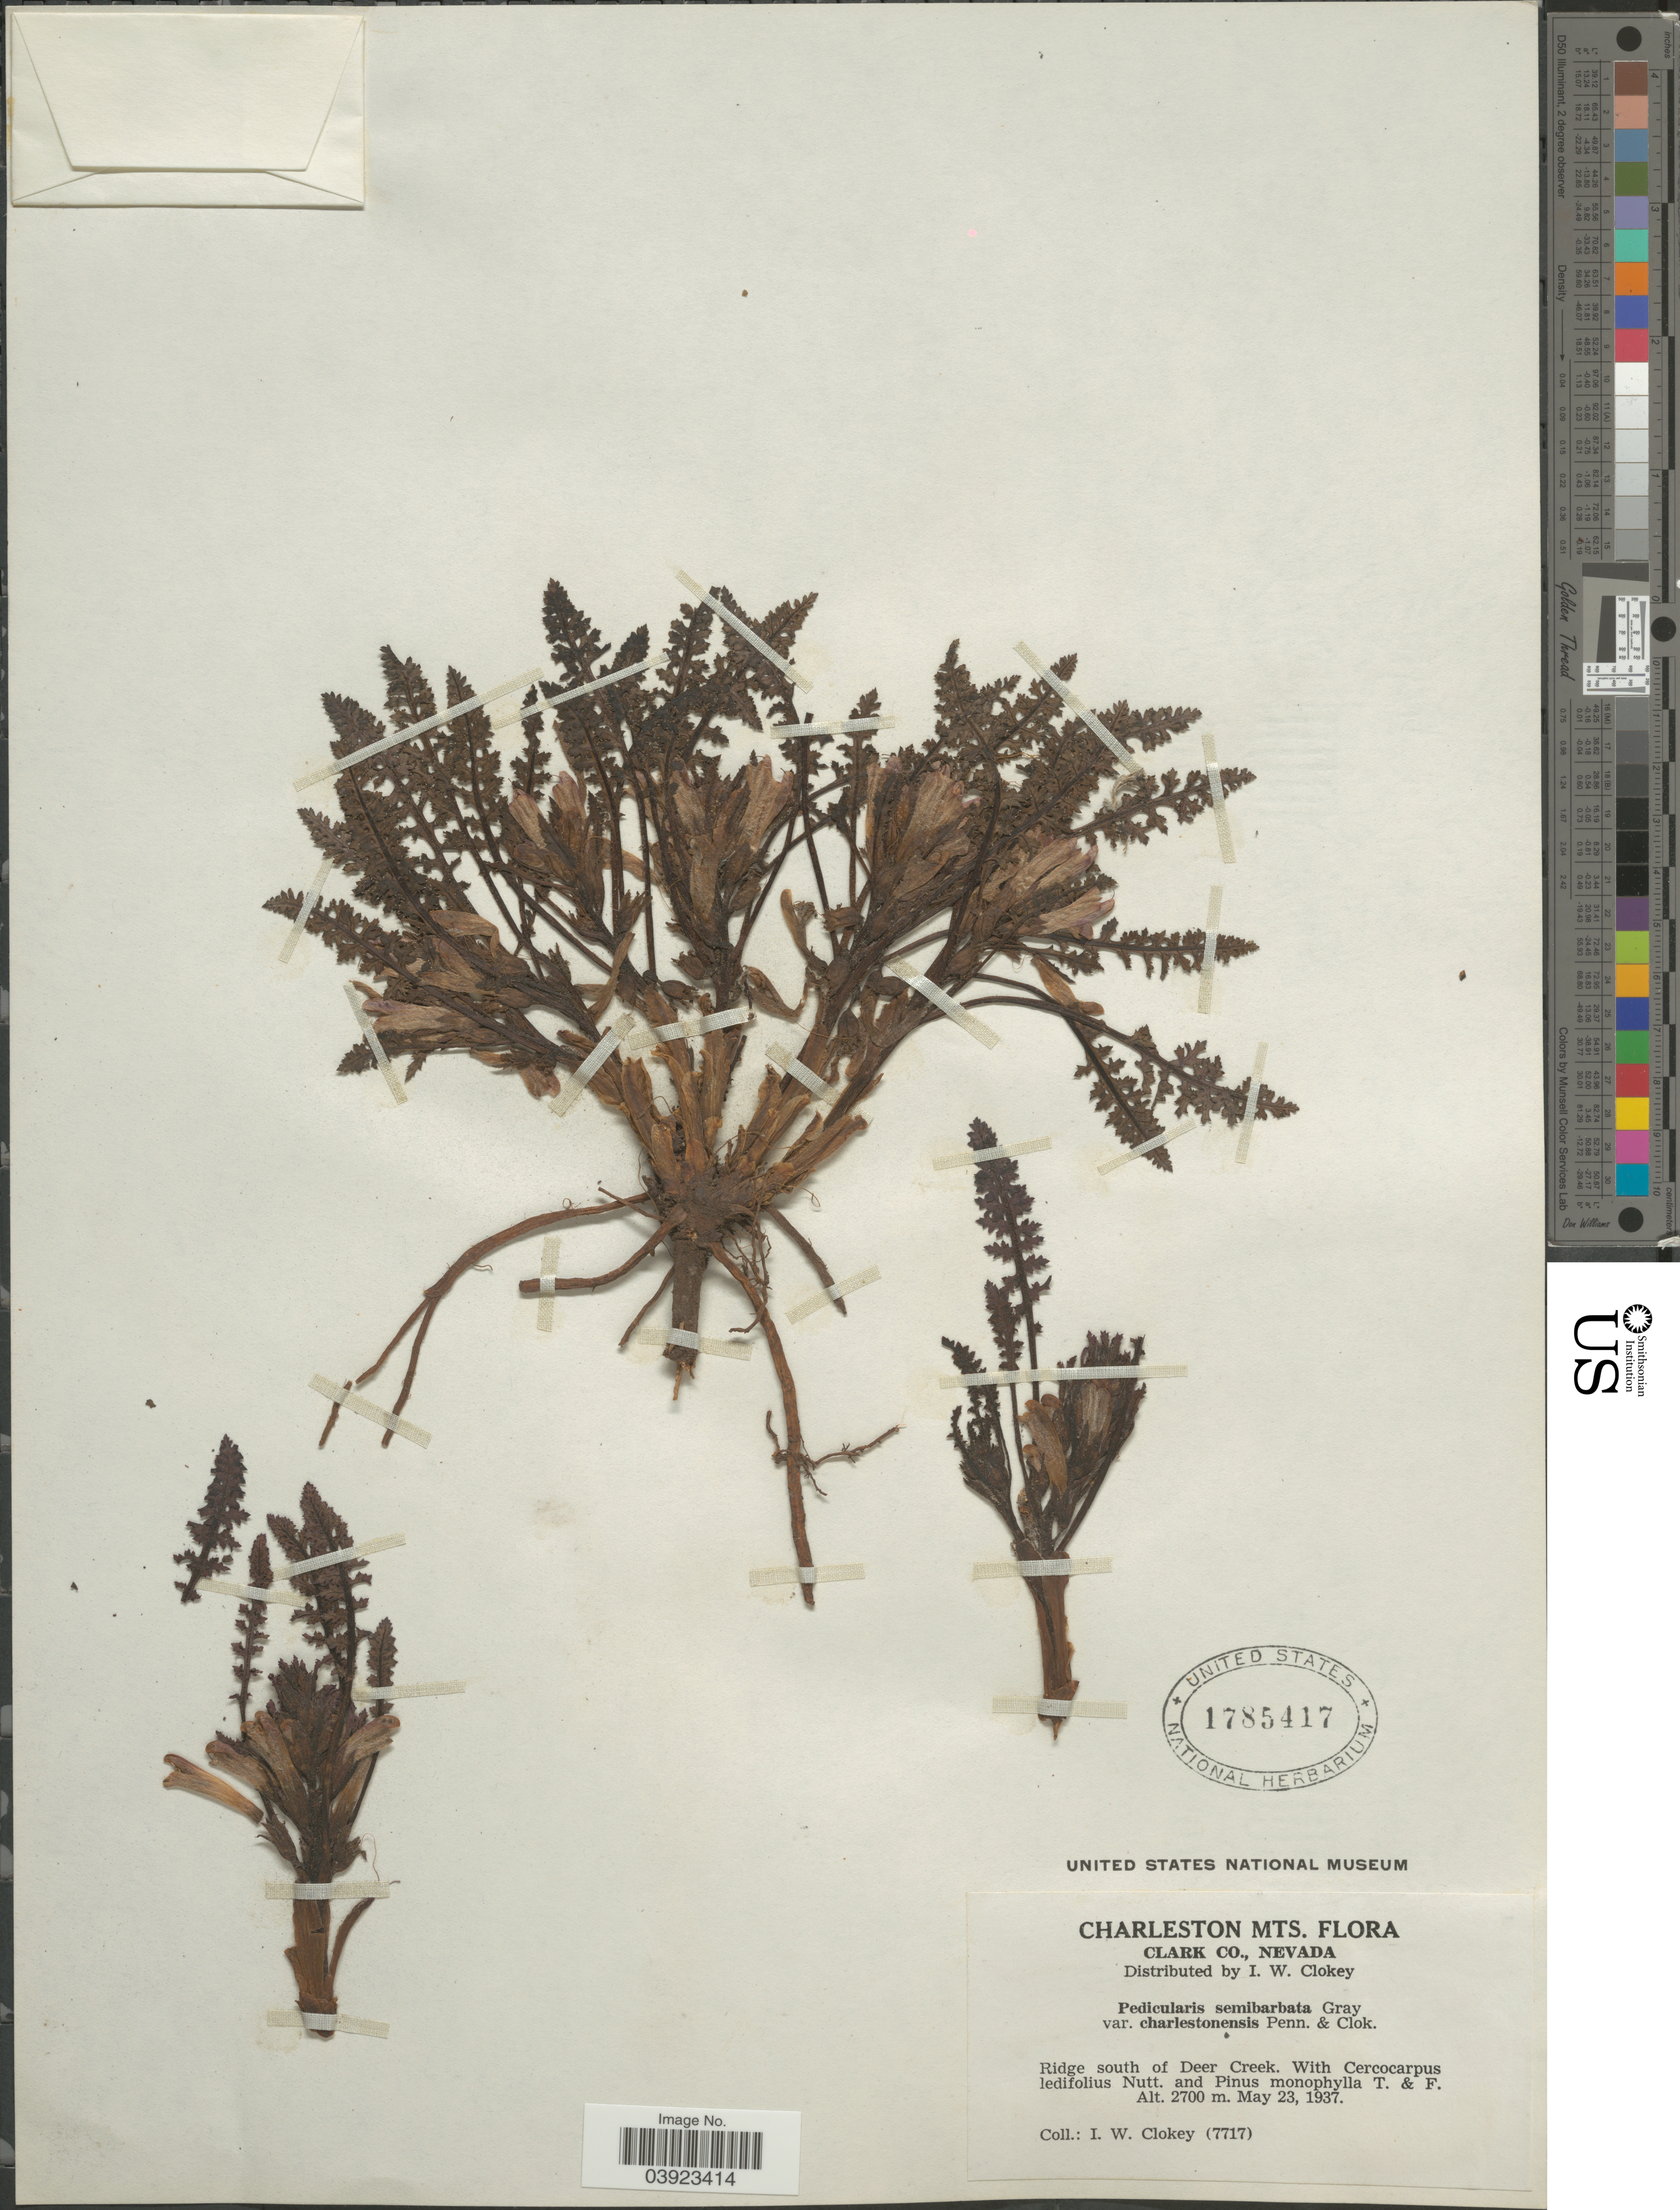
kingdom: Plantae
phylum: Tracheophyta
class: Magnoliopsida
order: Lamiales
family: Orobanchaceae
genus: Pedicularis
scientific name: Pedicularis semibarbata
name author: A. Gray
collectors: I. W. Clokey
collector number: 7717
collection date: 1937-05-23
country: United States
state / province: Nevada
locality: Charleston Mts. Clark Co. Ridge south of Deer Creek.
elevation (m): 2700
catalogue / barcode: US 1785417